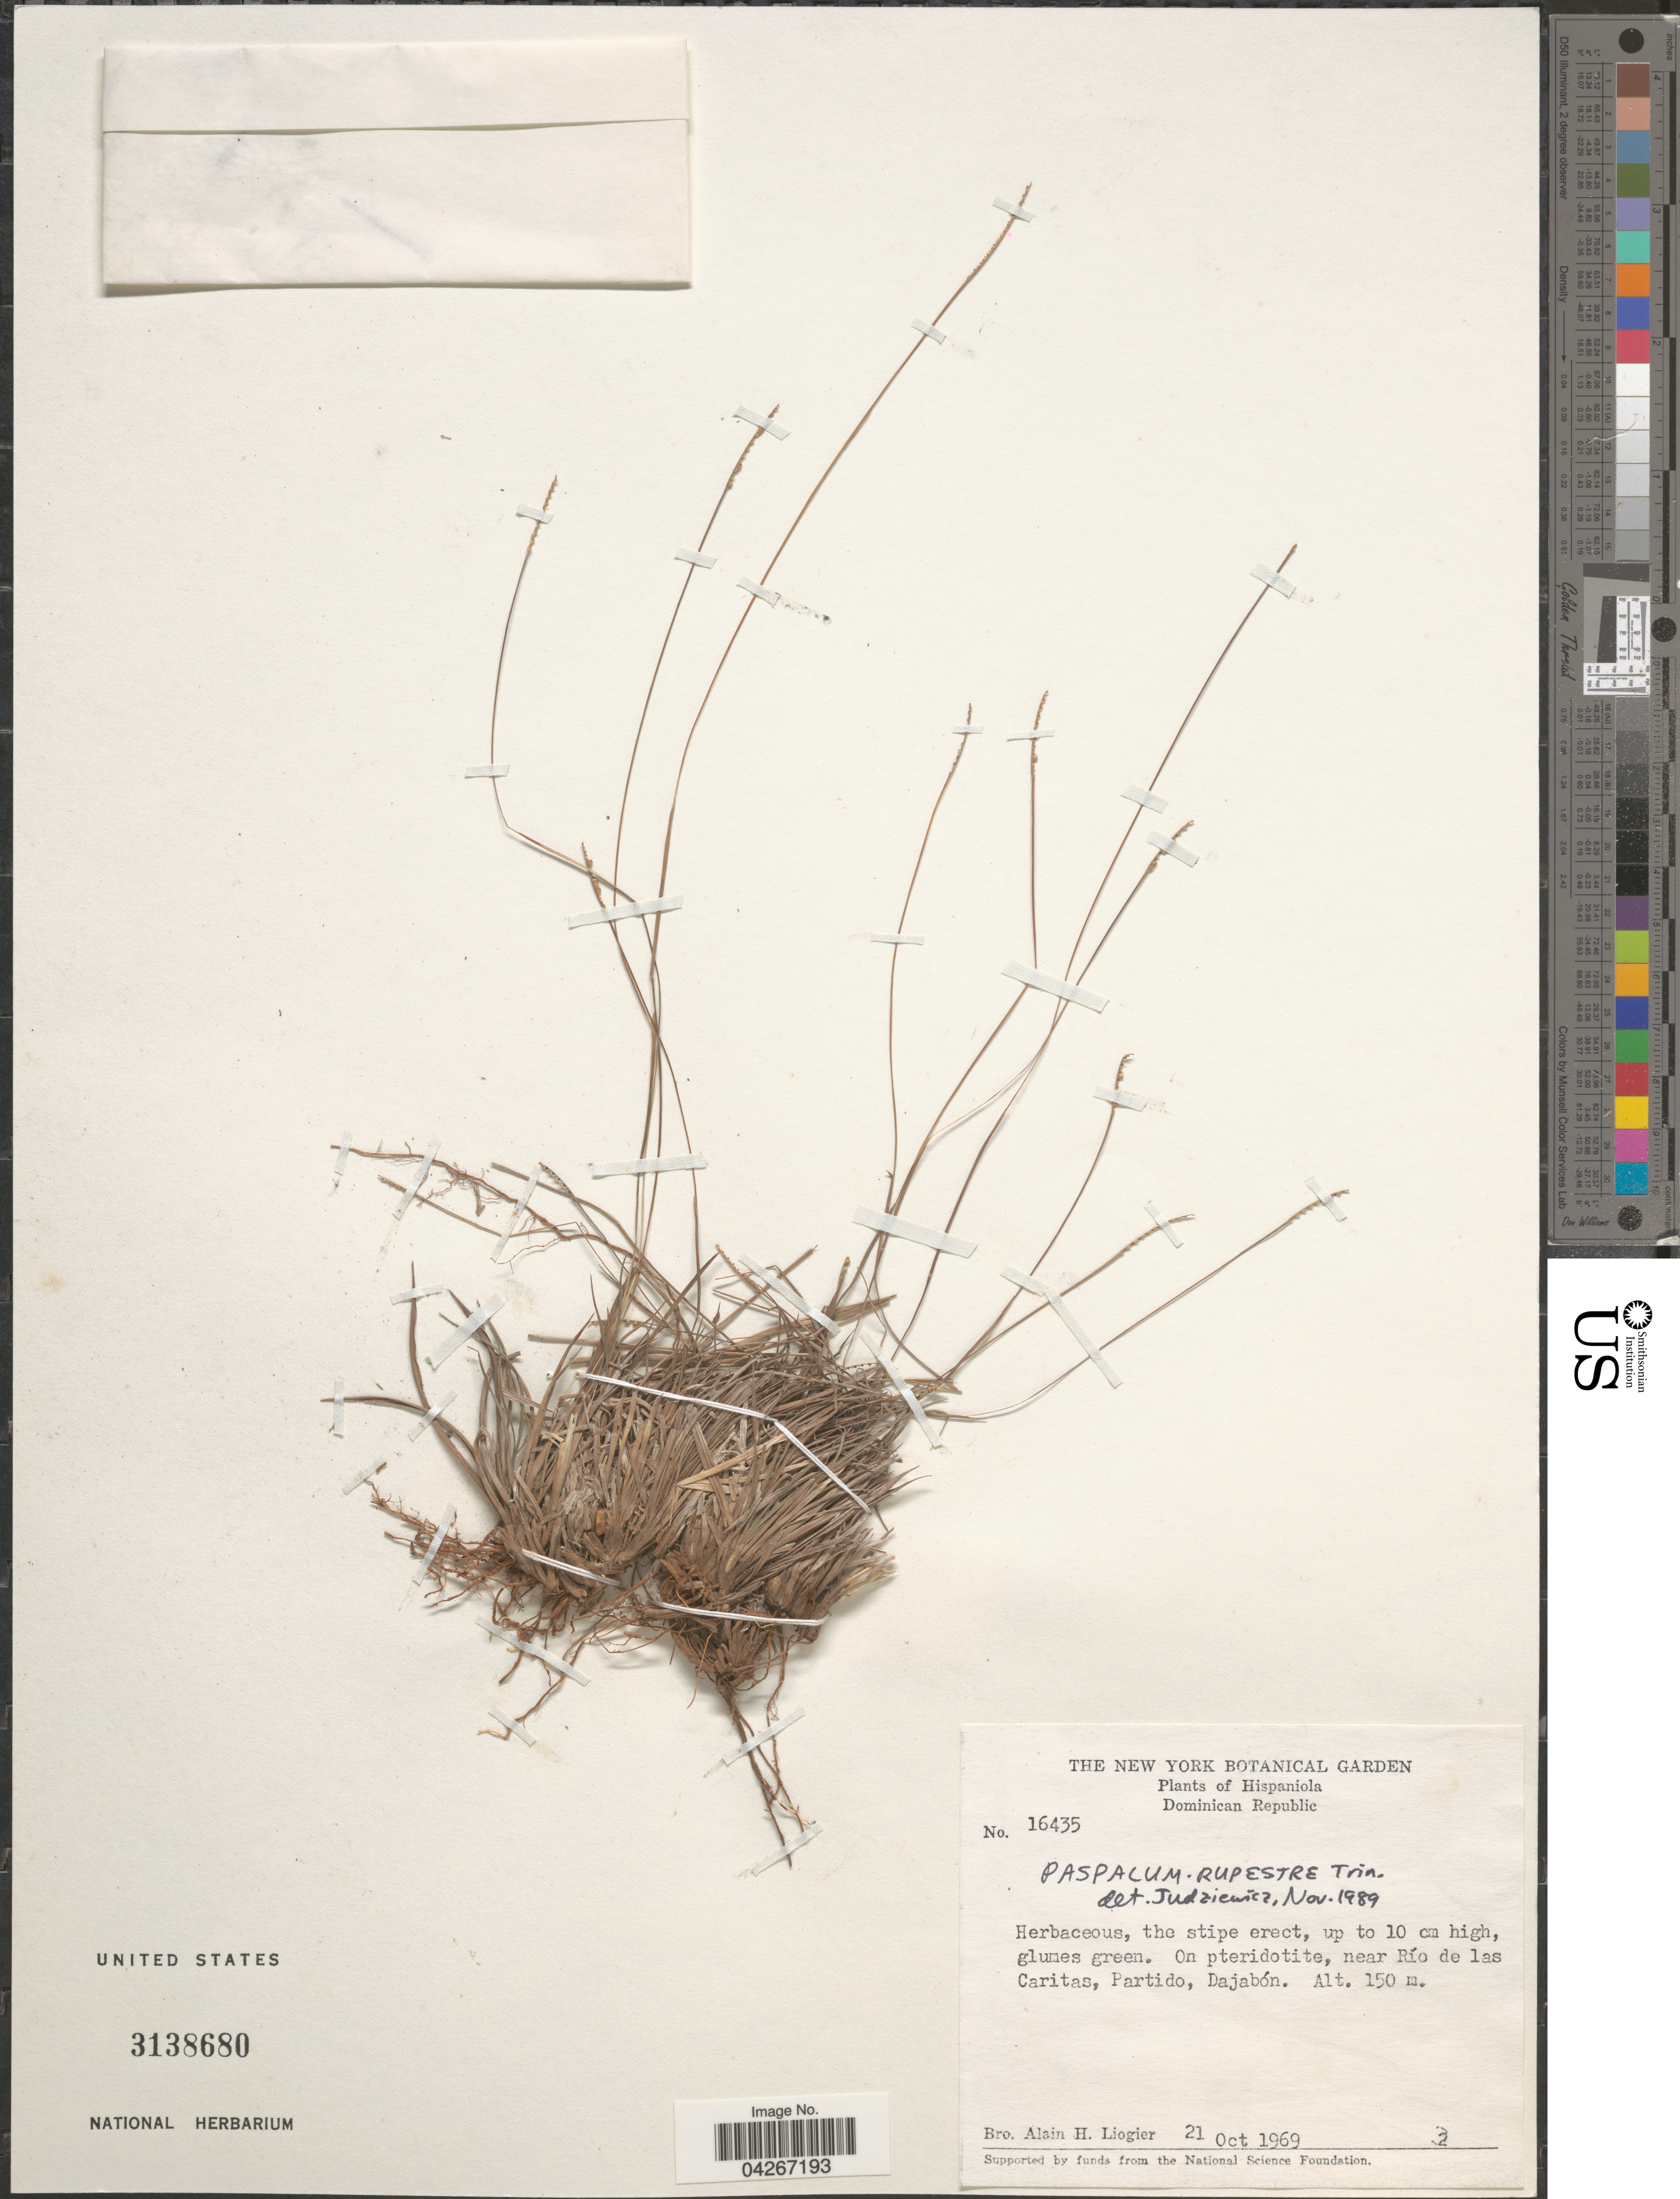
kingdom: Plantae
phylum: Tracheophyta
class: Liliopsida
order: Poales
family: Poaceae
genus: Paspalum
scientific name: Paspalum rupestre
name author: Trin.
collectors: A. H. Liogier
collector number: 16435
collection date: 1969-10-21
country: Dominican Republic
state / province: Dajabón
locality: Hispaniola. Near Río de las Caritas, Partido.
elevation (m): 150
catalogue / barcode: US 3138680